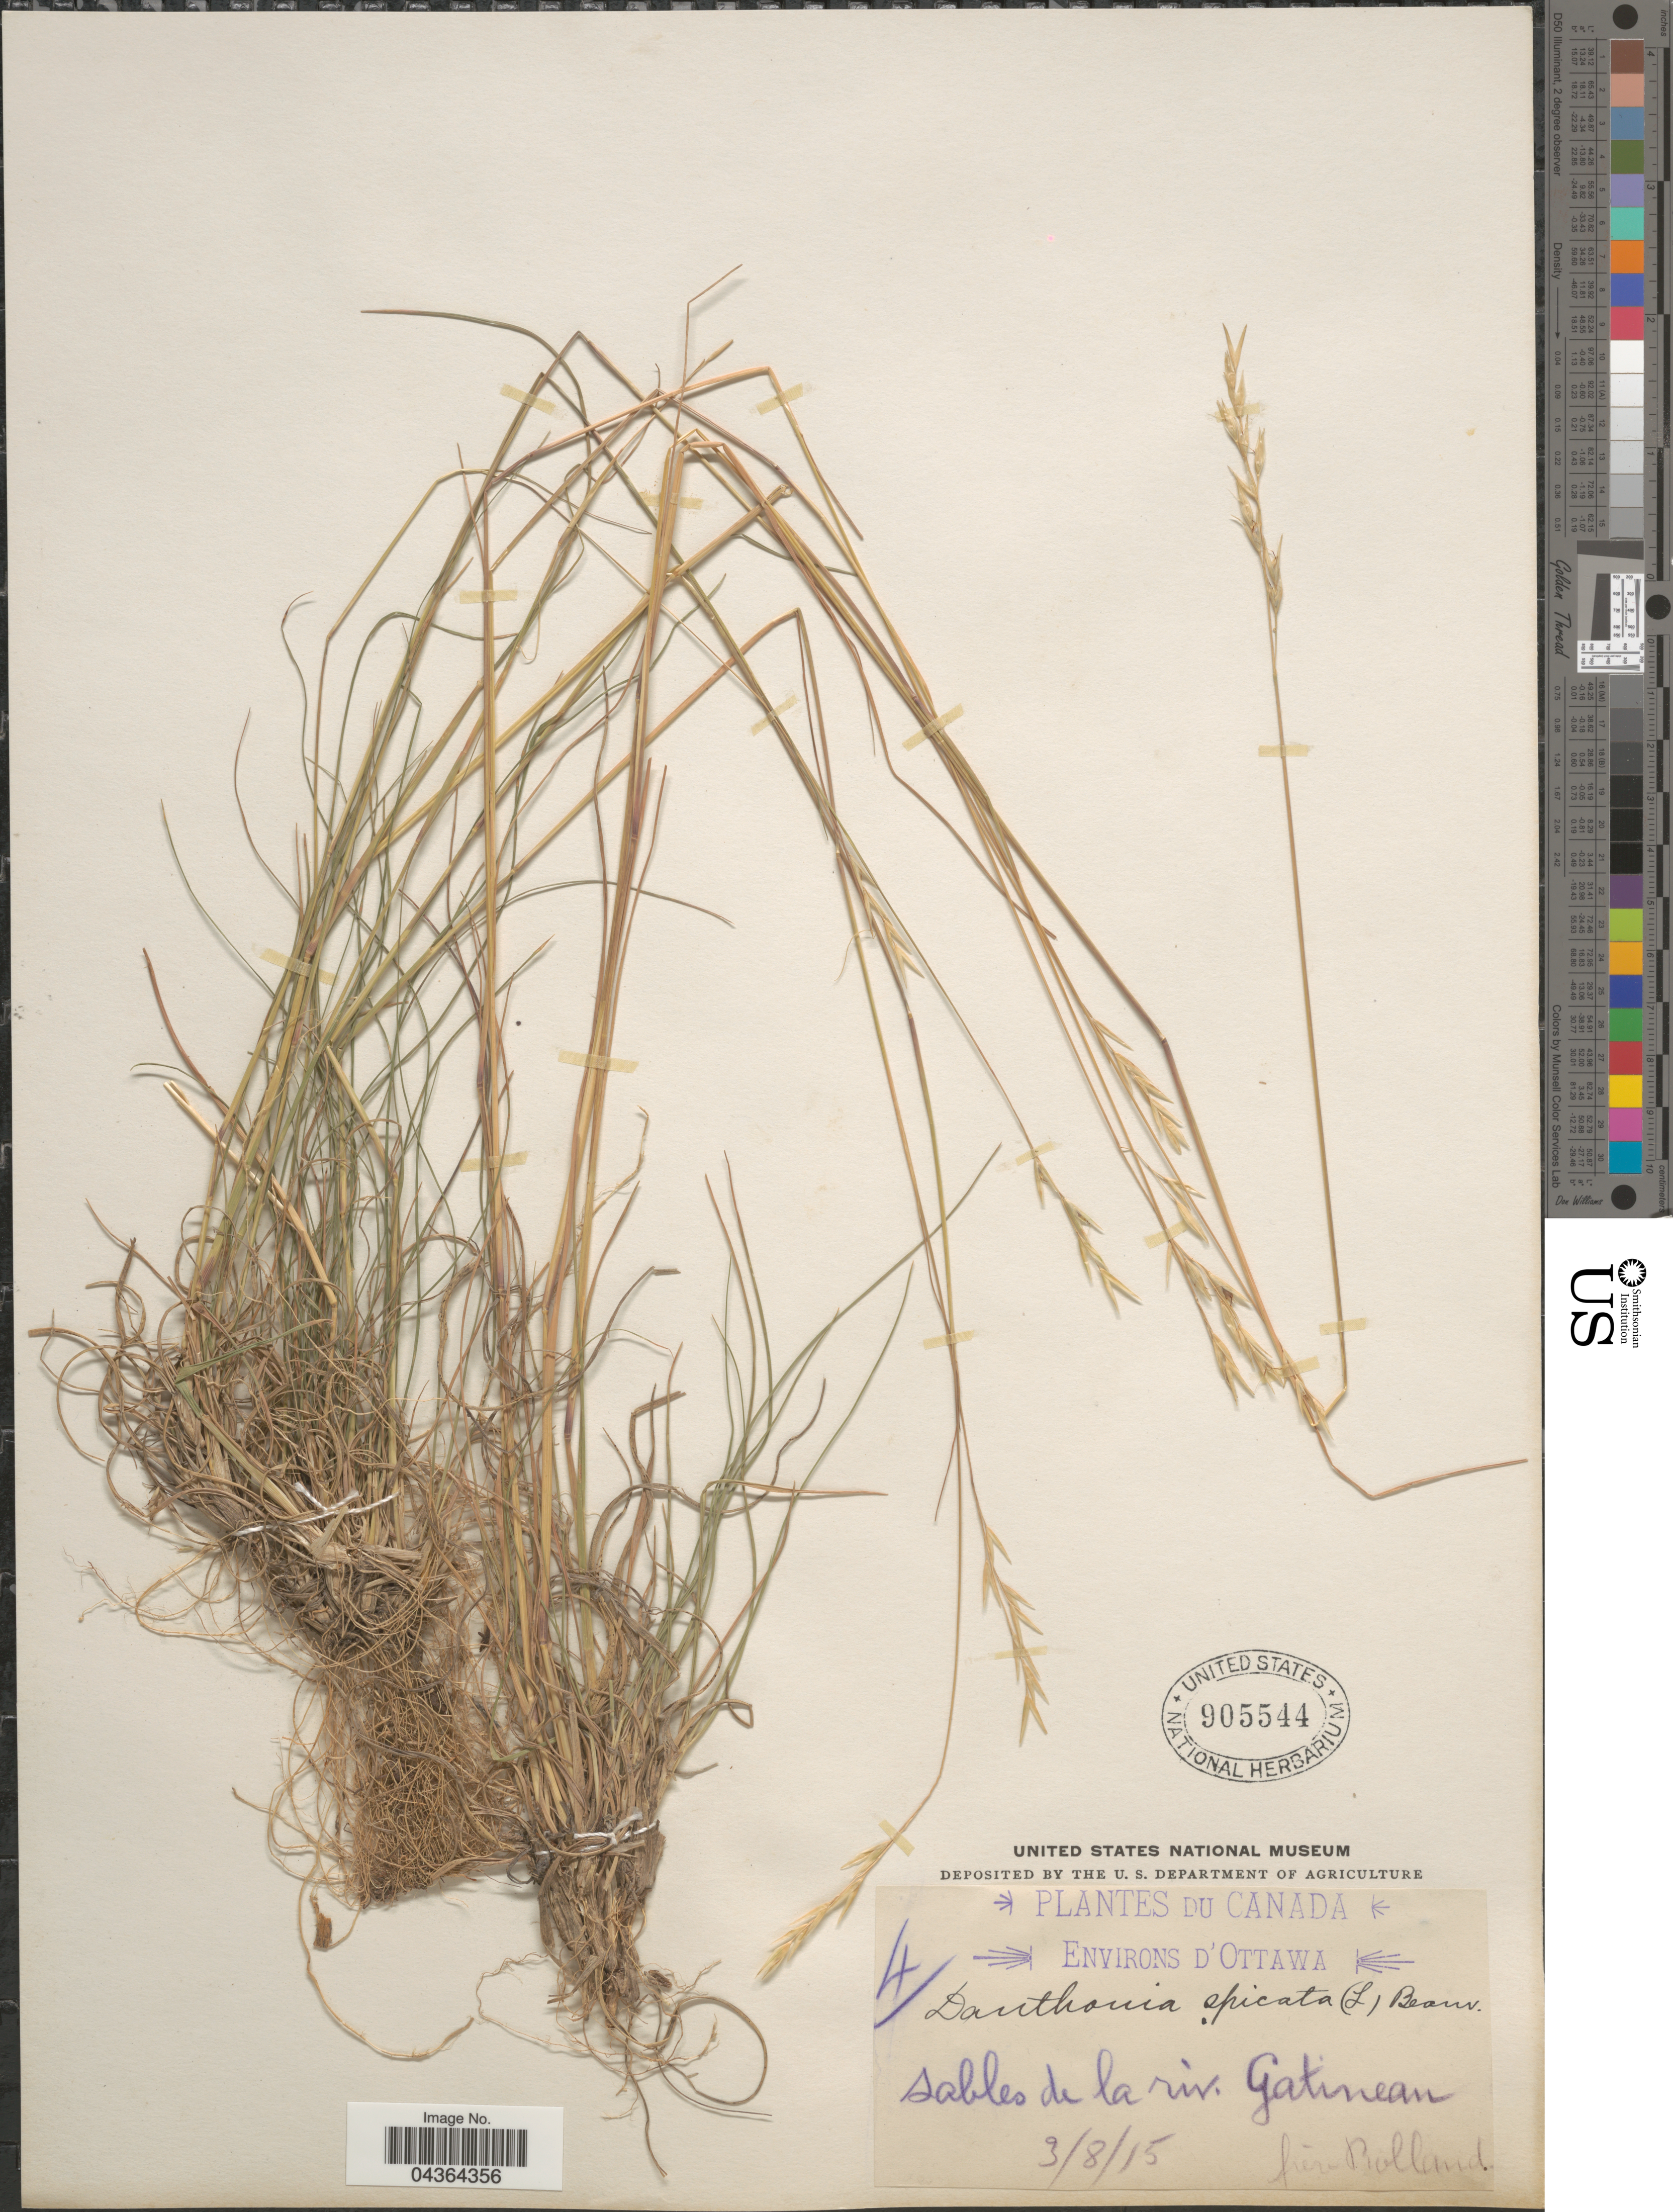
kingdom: Plantae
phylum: Tracheophyta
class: Liliopsida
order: Poales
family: Poaceae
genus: Danthonia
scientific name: Danthonia spicata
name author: (L.) P. Beauv. ex Roem. & Schult.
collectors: B. Rolland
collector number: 4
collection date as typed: Transcribed d/m/y: 3/8/15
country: Canada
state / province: Quebec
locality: Environs d'Ottawa. Sables de la riv. Gatineau.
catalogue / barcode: US 905544